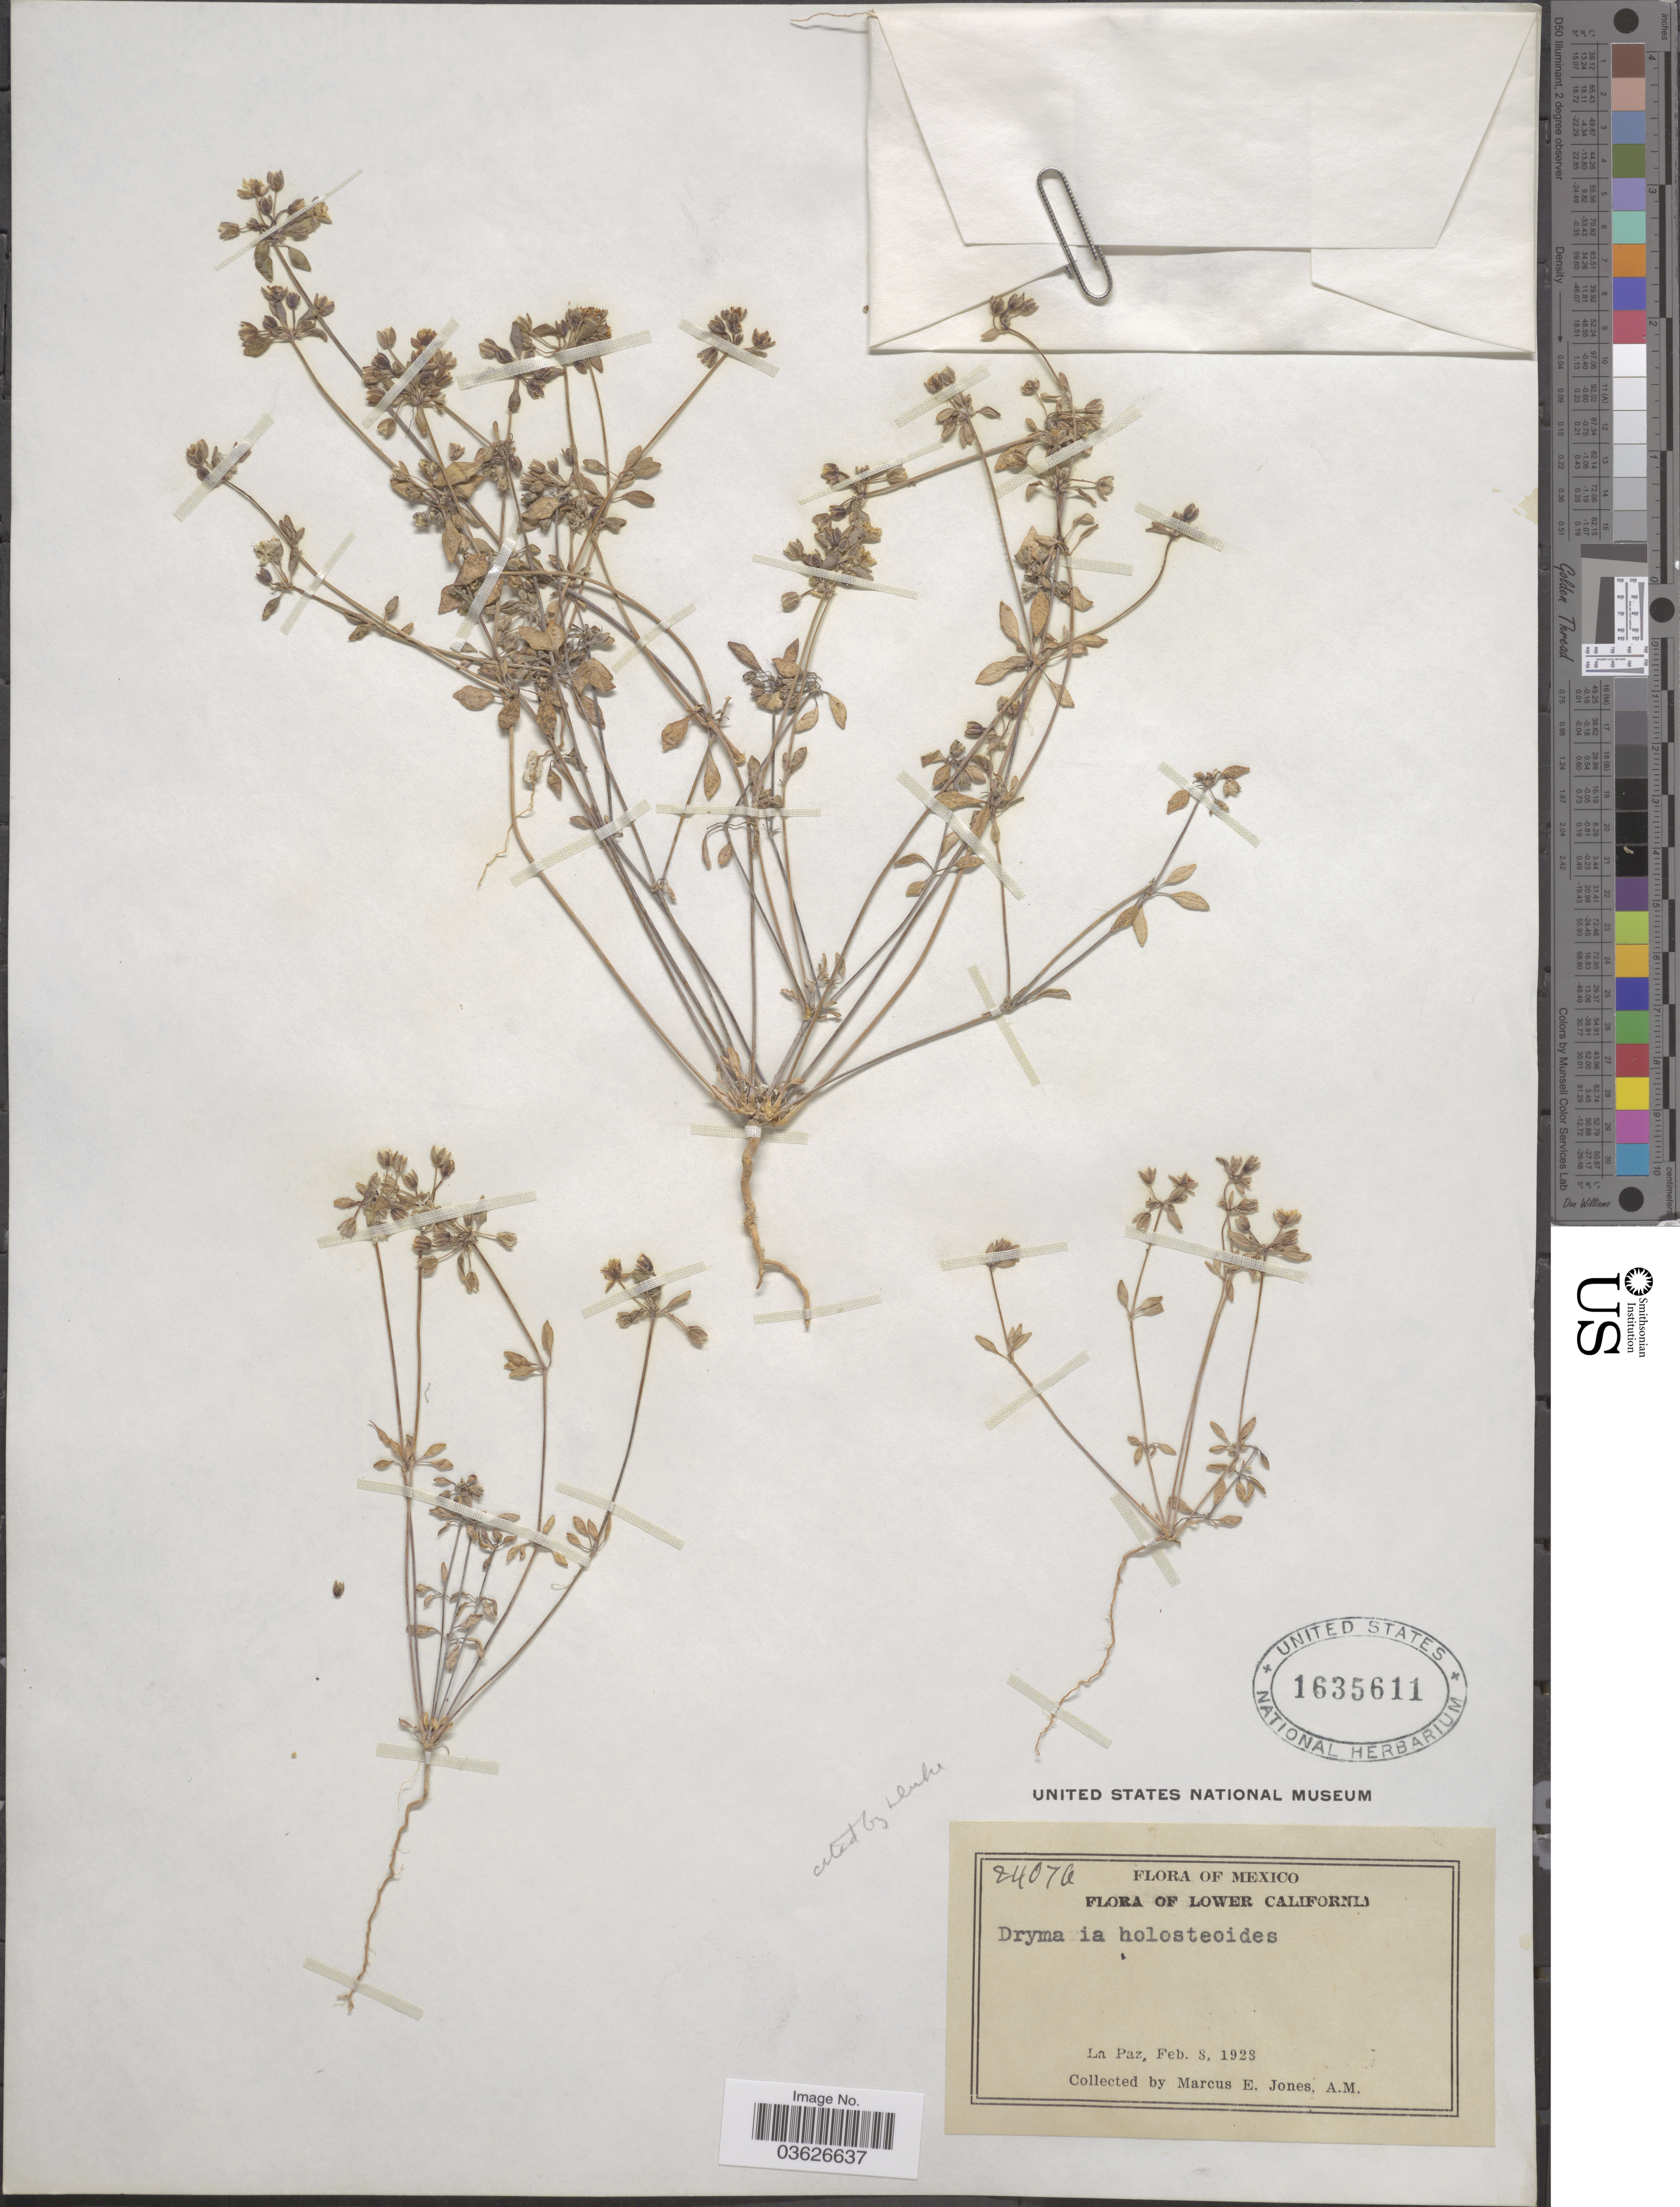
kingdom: Plantae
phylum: Tracheophyta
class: Magnoliopsida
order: Caryophyllales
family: Caryophyllaceae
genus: Drymaria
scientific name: Drymaria holosteoides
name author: Benth.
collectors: M. E. Jones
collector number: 24076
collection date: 1928-02-08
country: Mexico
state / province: Baja California Sur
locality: Lower California. La Paz.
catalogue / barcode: US 1635611